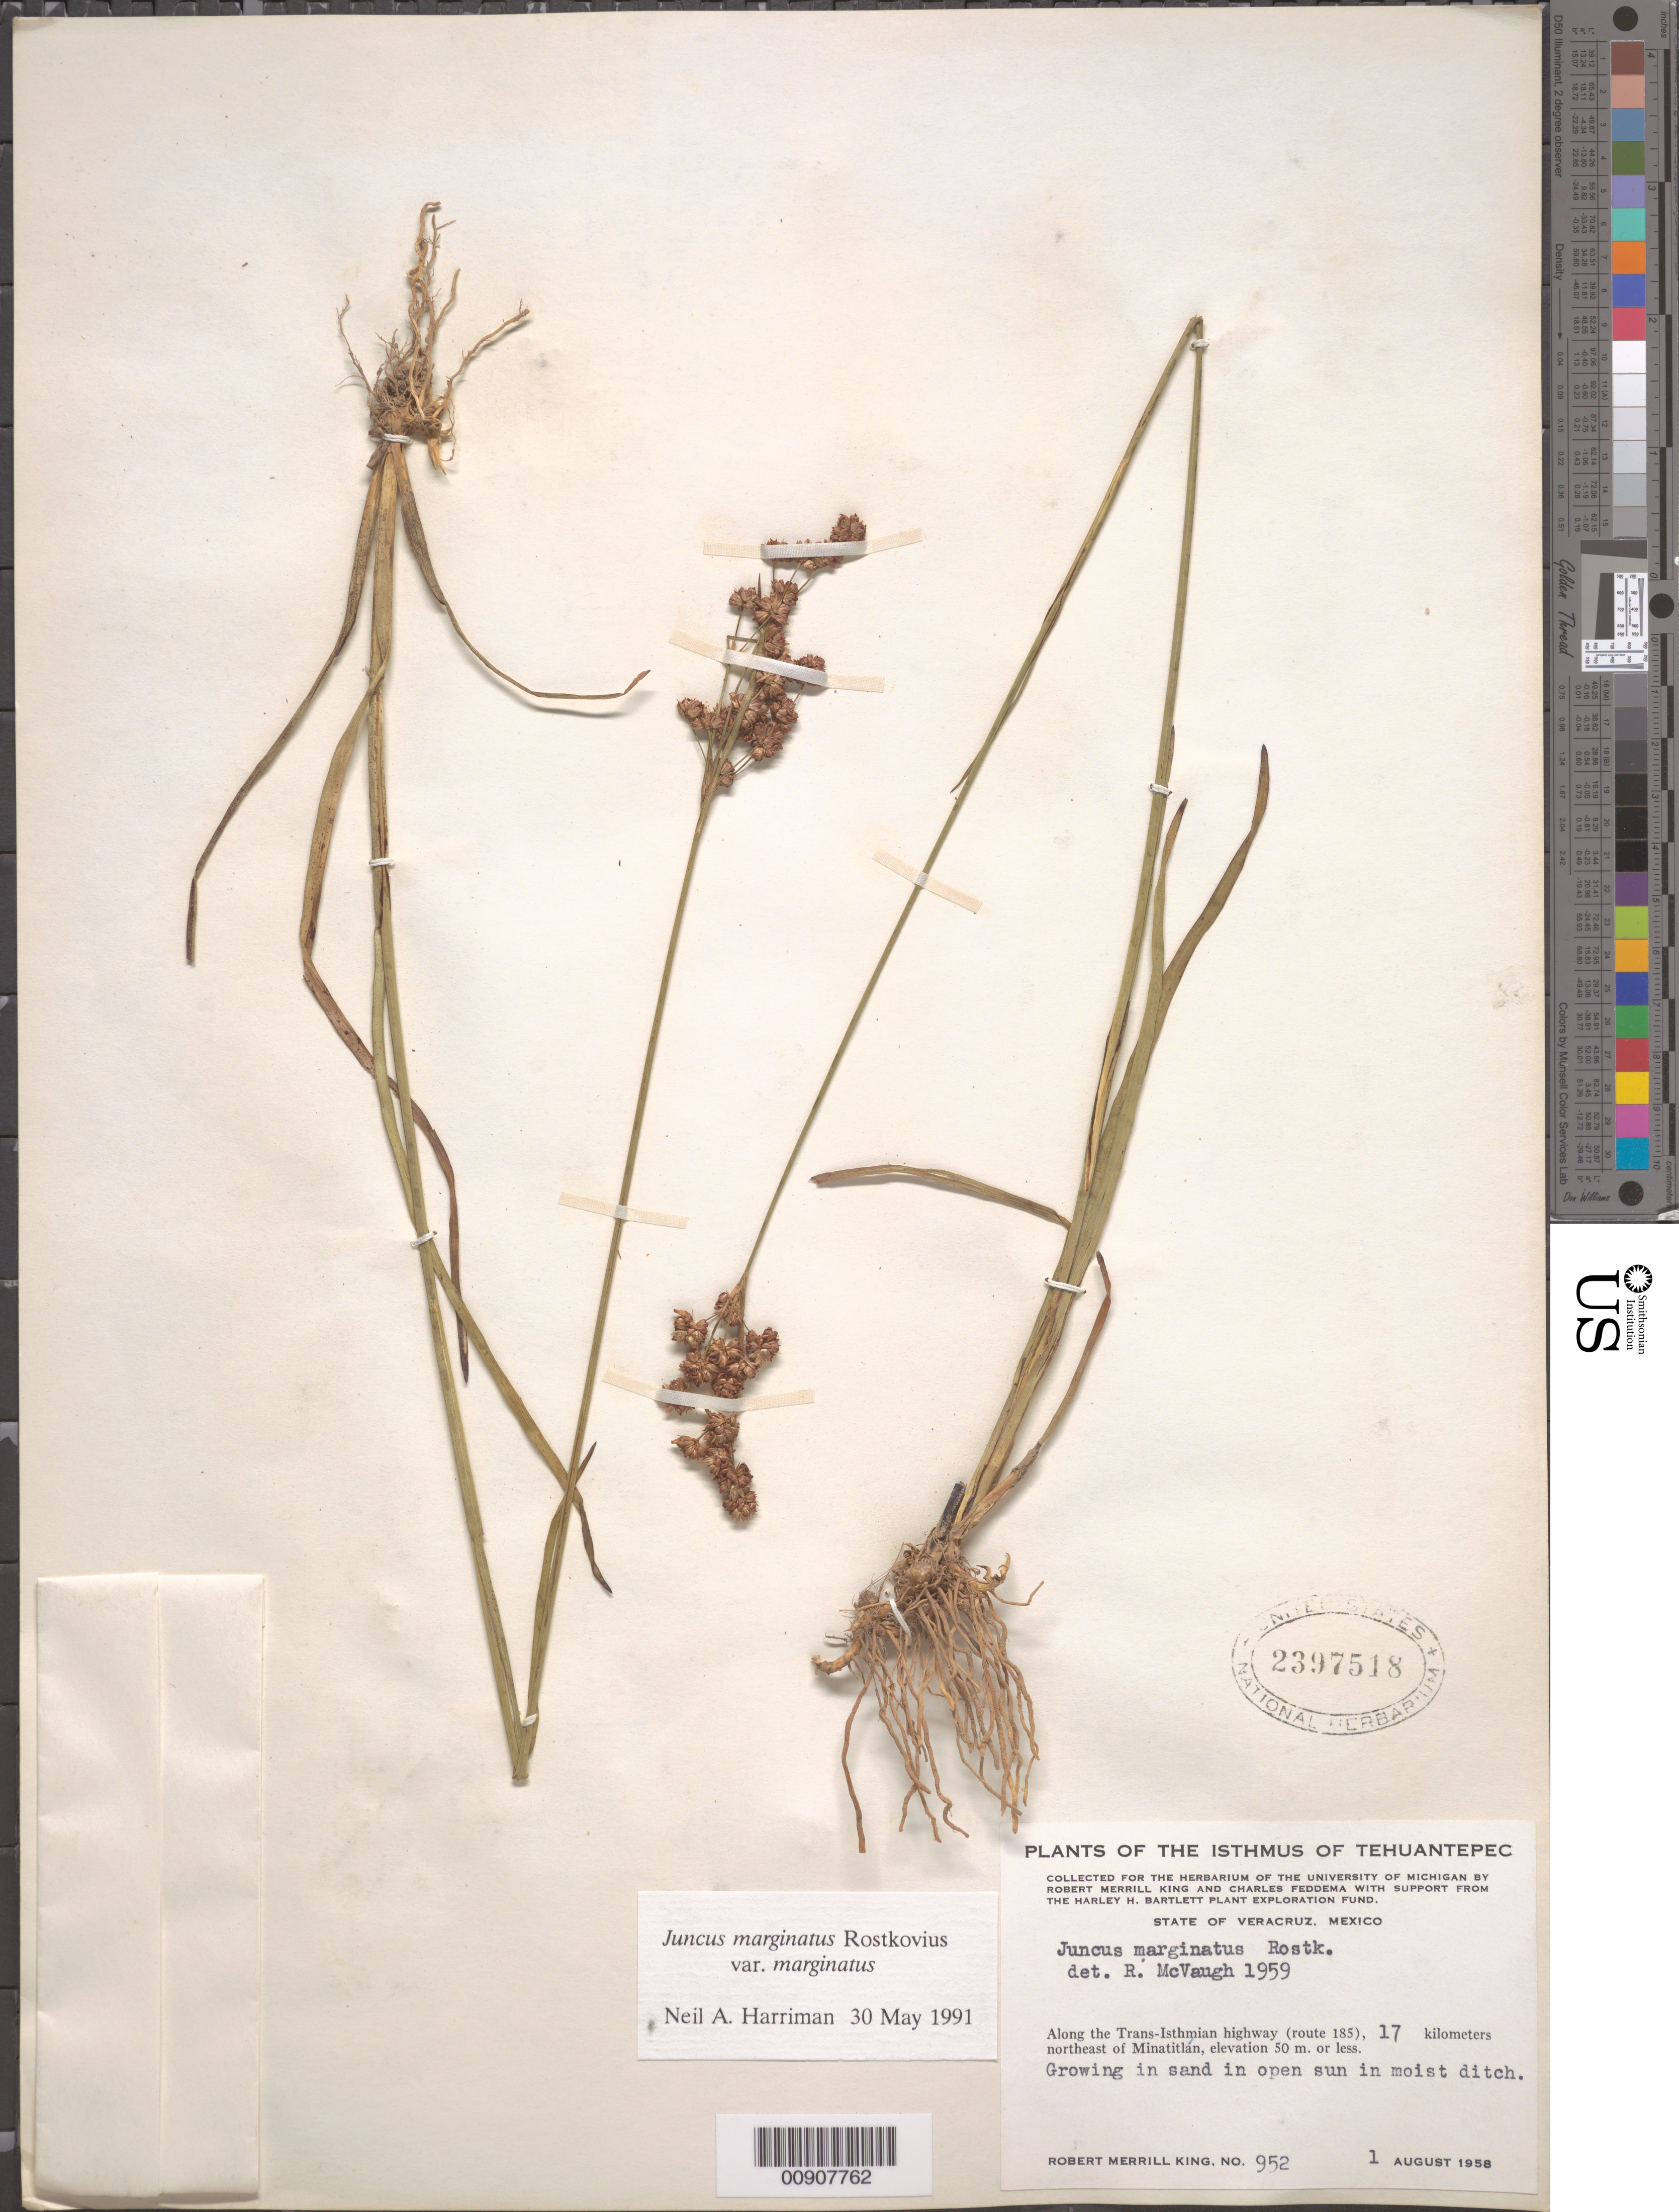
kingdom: Plantae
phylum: Tracheophyta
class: Liliopsida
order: Poales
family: Juncaceae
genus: Juncus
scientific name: Juncus marginatus var. marginatus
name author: Rostk.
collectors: R. M. King & C. Feddema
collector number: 952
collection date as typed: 01 Aug 1958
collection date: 1958-08-01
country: Mexico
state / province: Veracruz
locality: State of Veracruz: Along the Trans-Isthmian highway (route 185), 17 kilometers northeast of Minatitlán.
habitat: Growing in sand in open sun in moist ditch.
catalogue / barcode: US 2397518